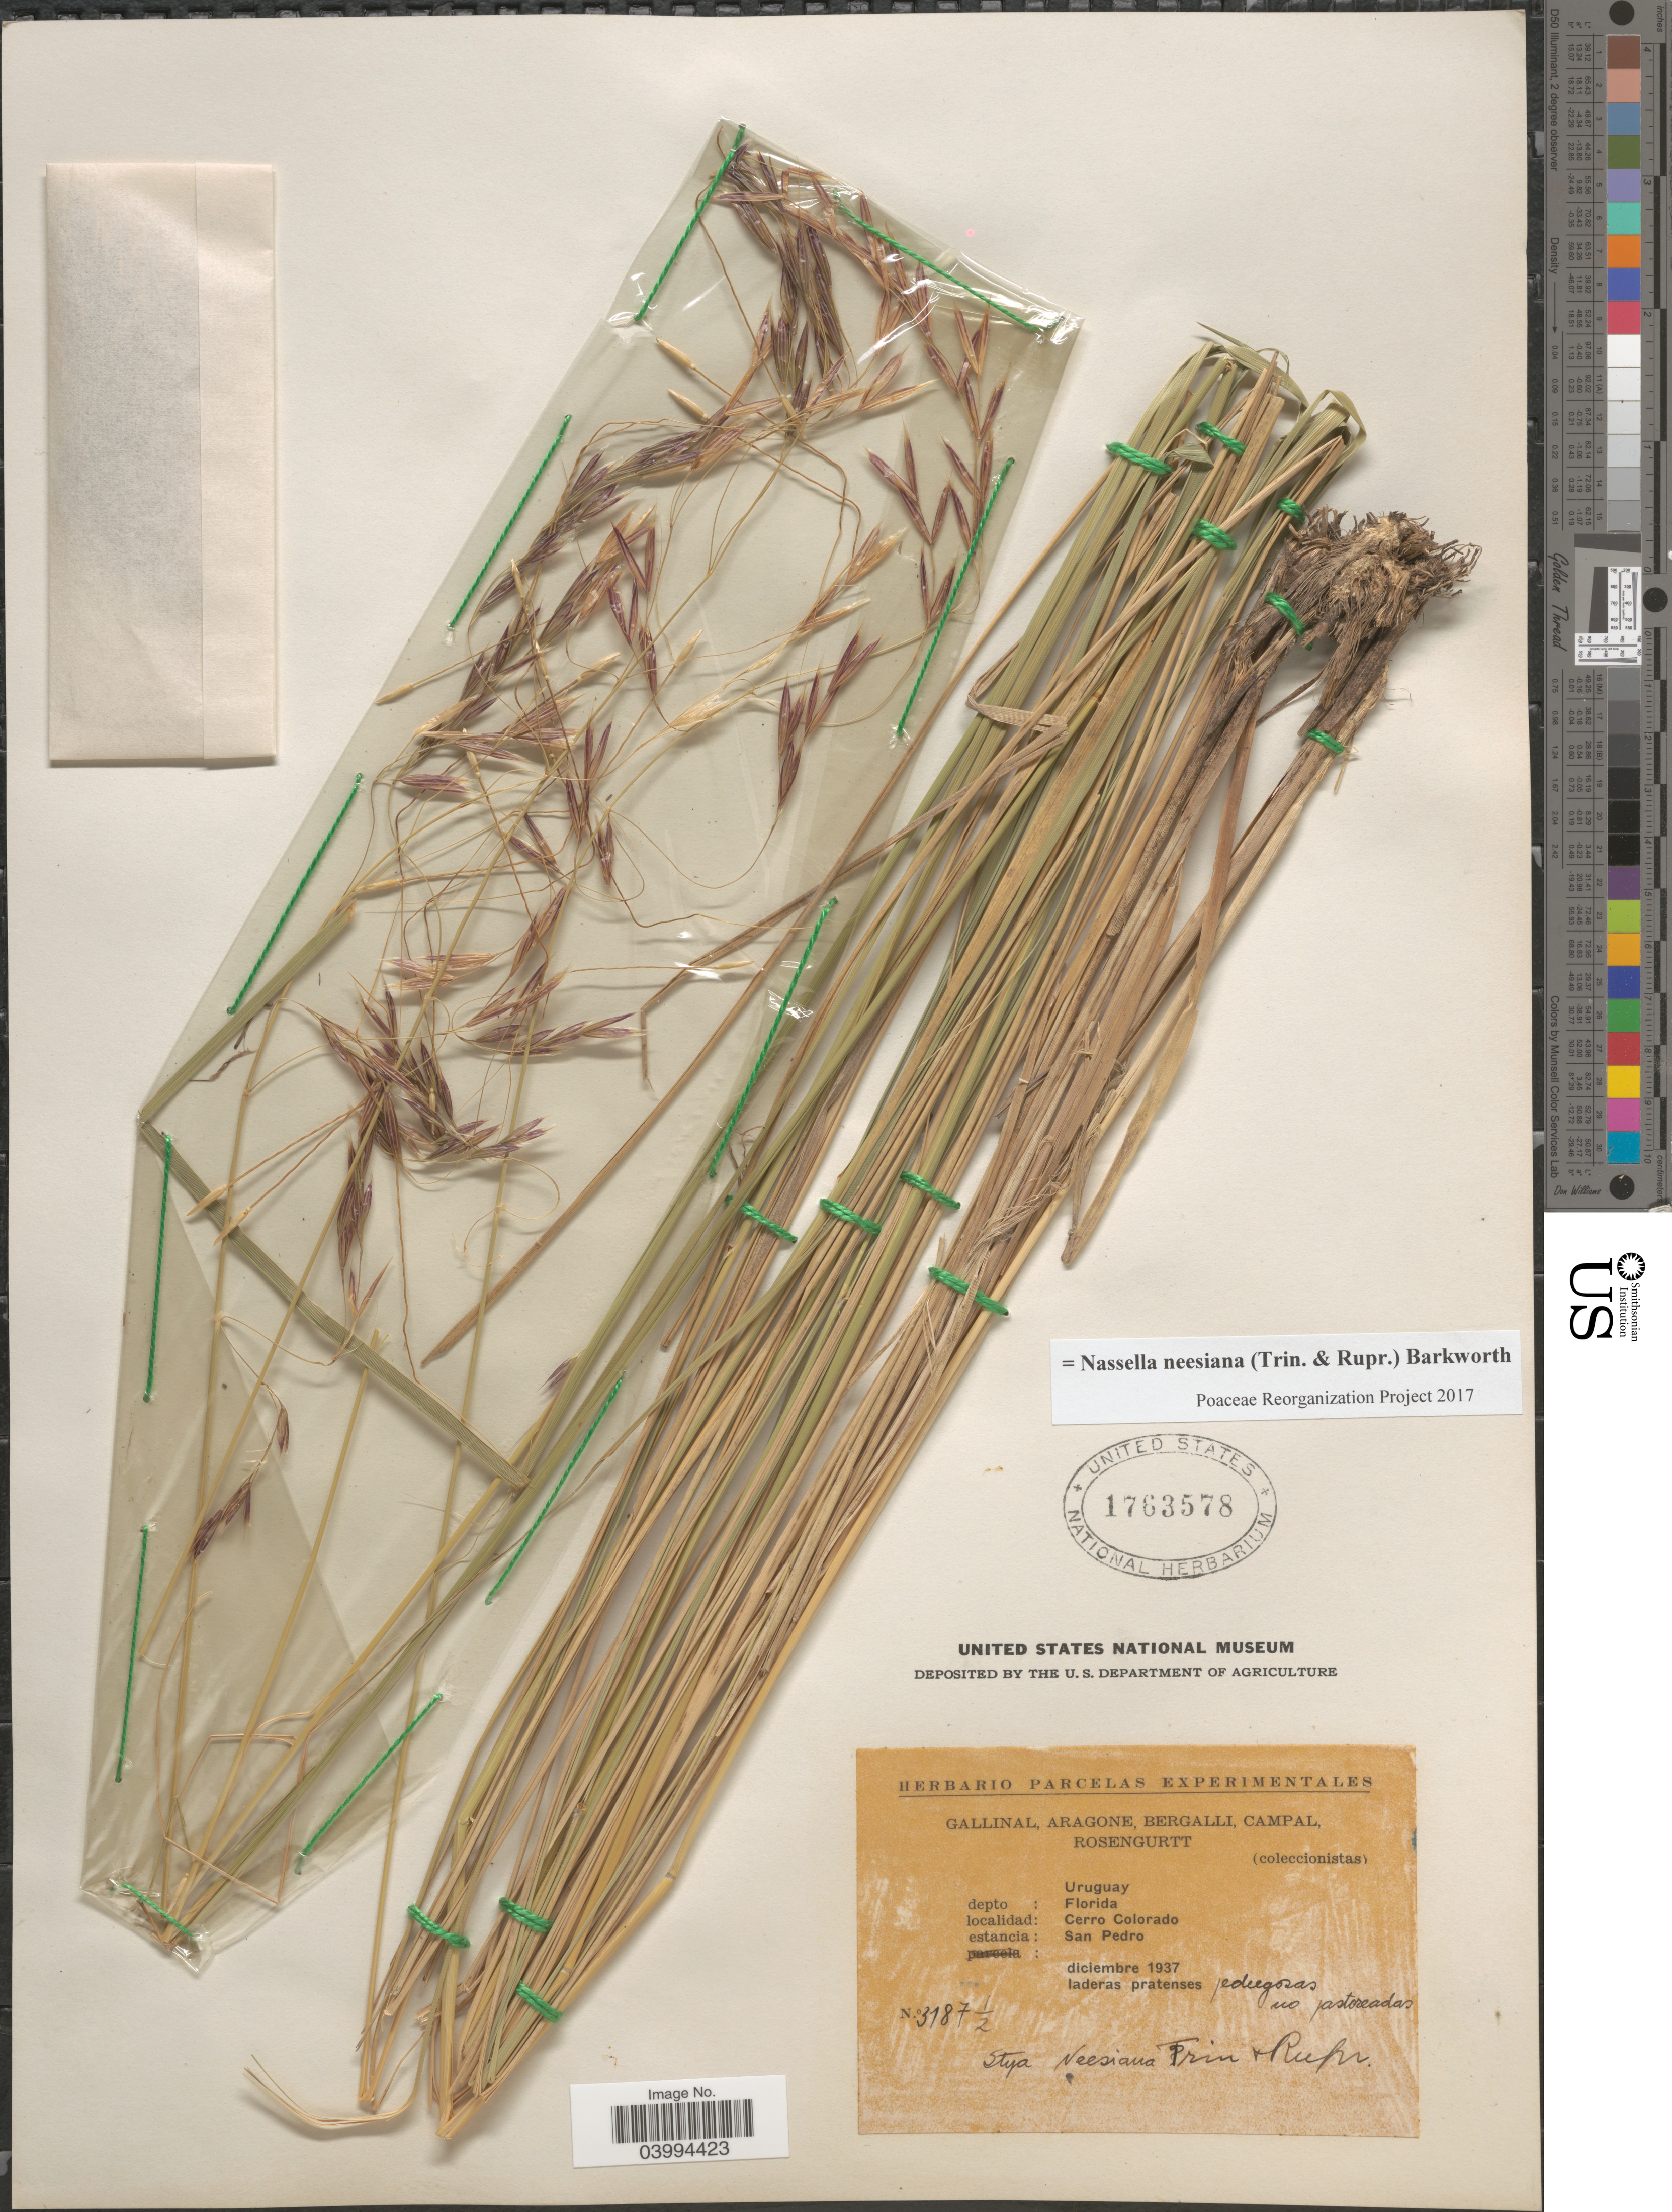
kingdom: Plantae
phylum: Tracheophyta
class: Liliopsida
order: Poales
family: Poaceae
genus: Nassella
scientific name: Nassella neesiana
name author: (Trin. & Rupr.) Barkworth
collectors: -. Gallinal, -- Aragone, -- Bergalli, -- Campal & Rosengurtt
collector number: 3187½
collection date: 1937-12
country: Uruguay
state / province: Florida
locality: Depto: Florida. Cerro Colorado. Estancia: San Pedro.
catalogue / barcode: US 1763578